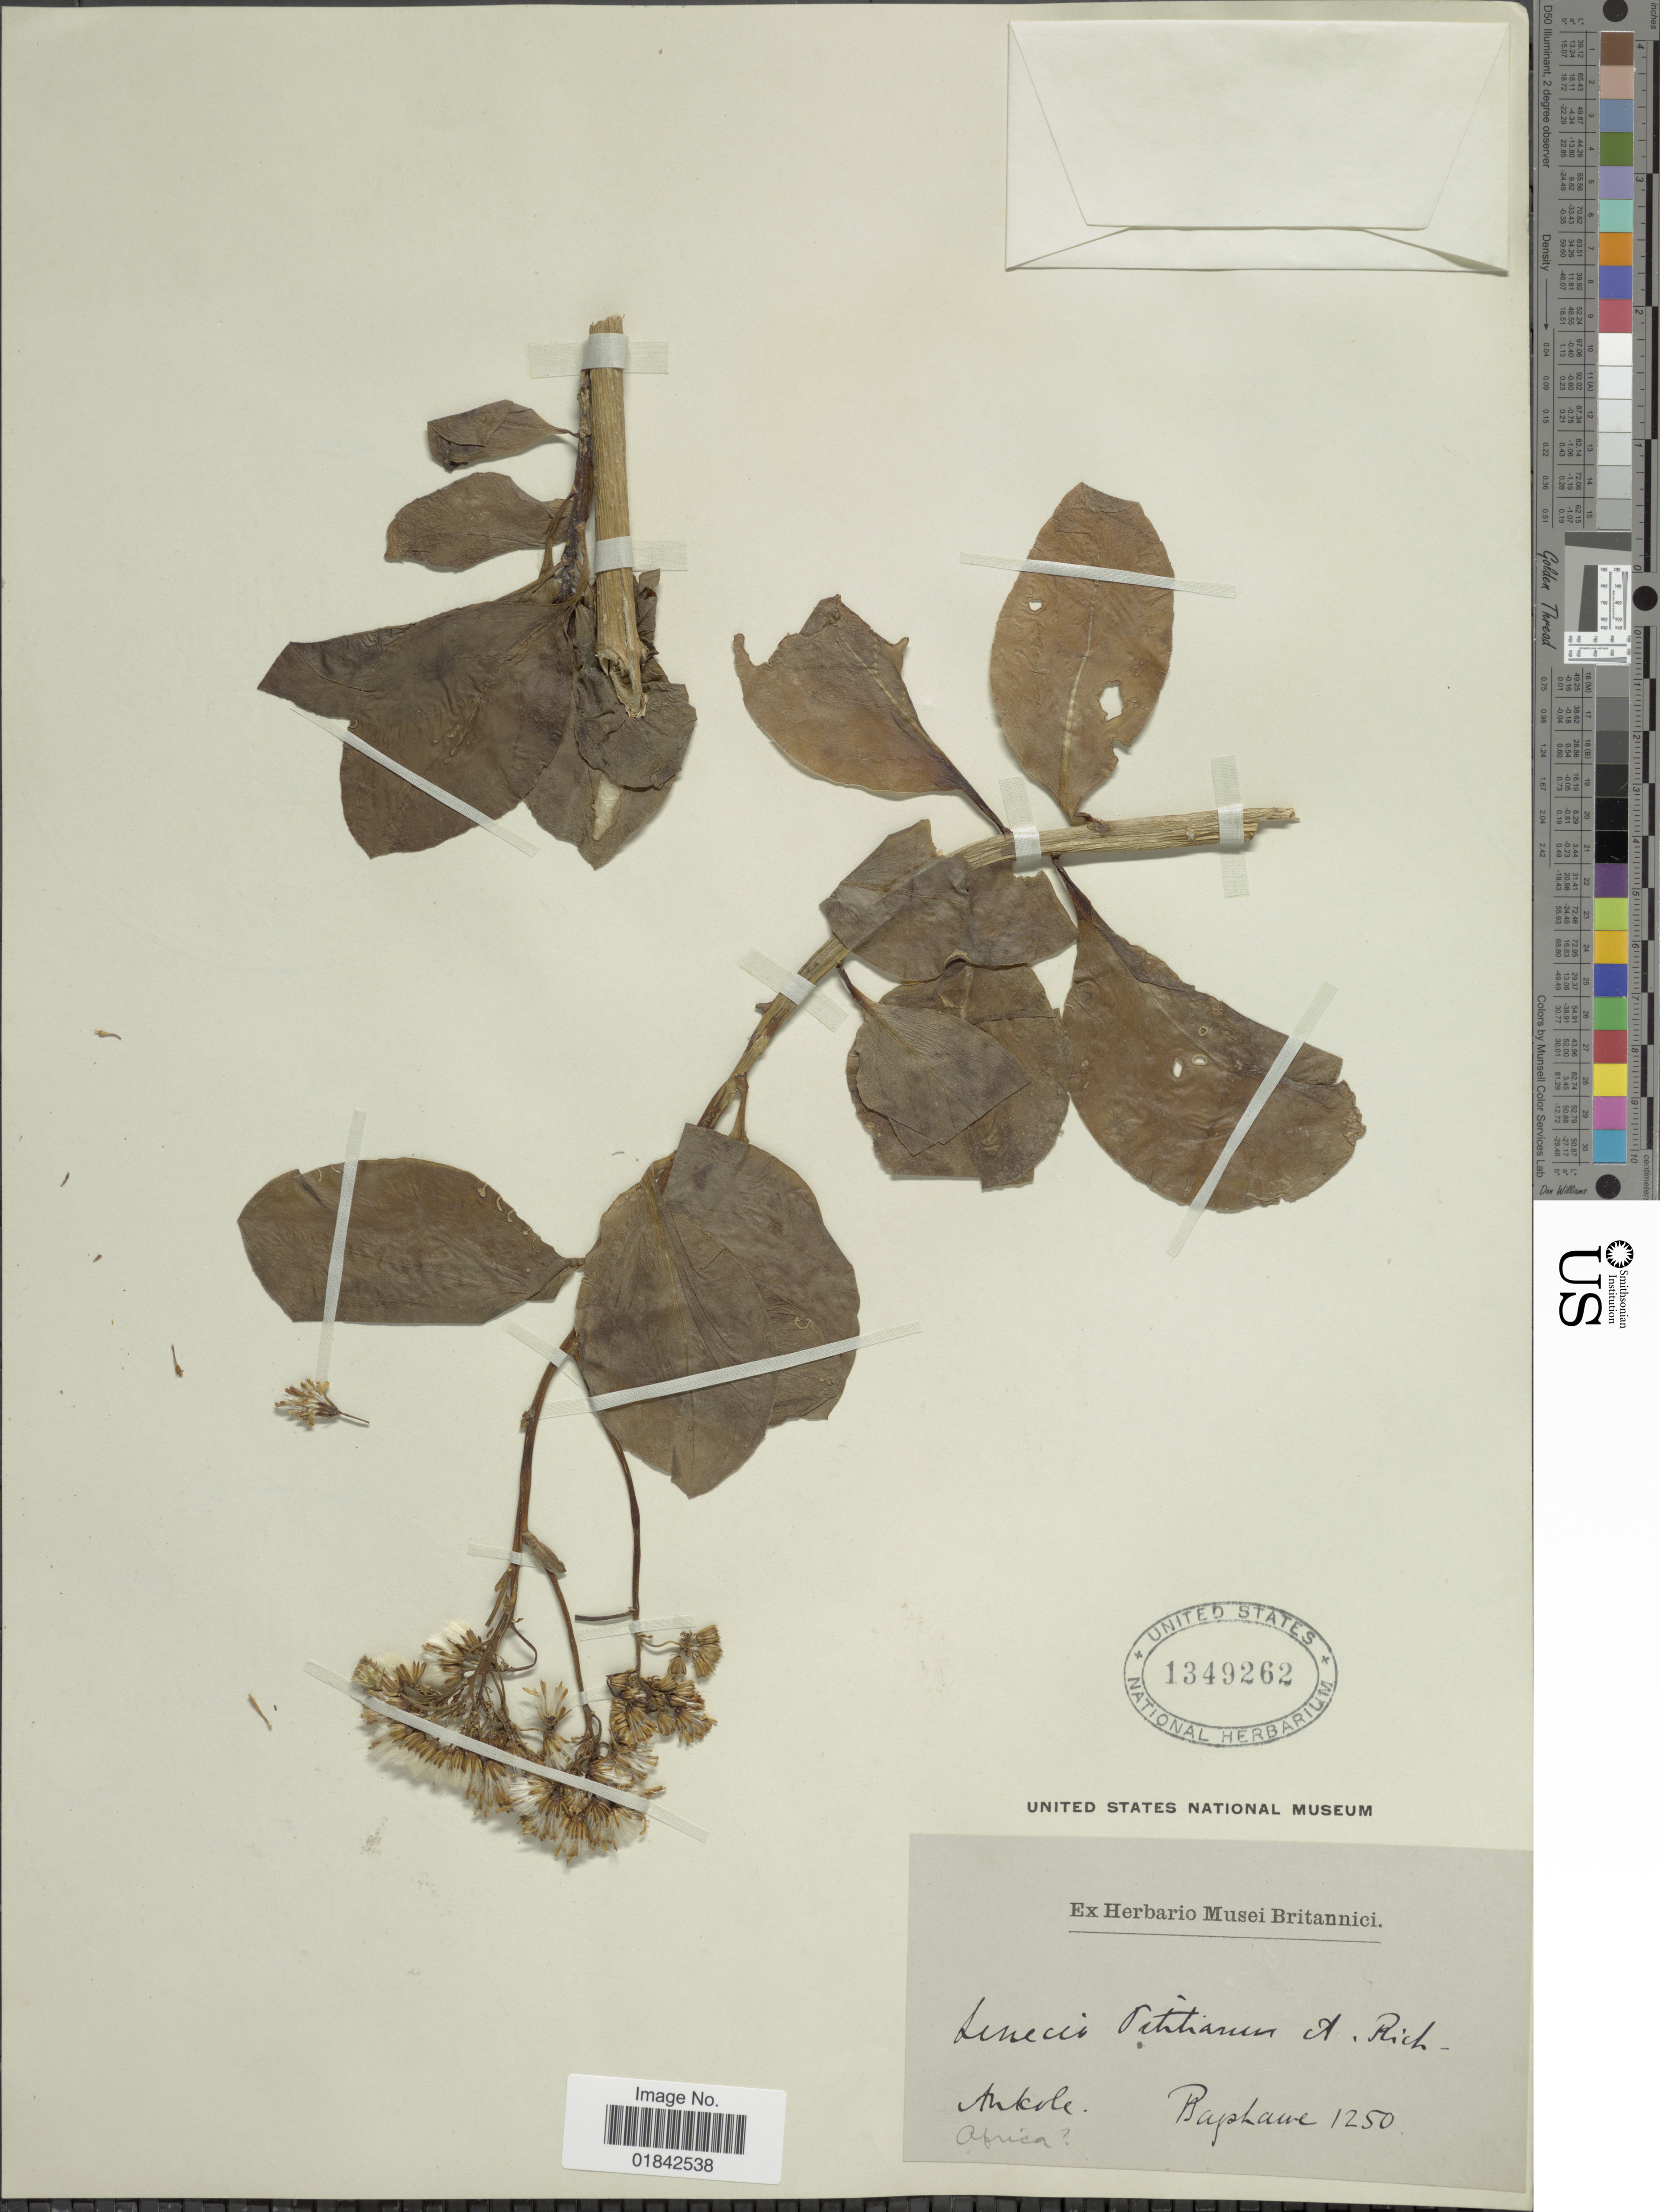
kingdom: Plantae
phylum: Tracheophyta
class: Magnoliopsida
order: Asterales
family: Asteraceae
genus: Senecio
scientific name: Senecio petitianus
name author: A. Rich.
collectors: Baphane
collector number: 1250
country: Uganda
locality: Ankole. Africa [unsure placement]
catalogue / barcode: US 1349262